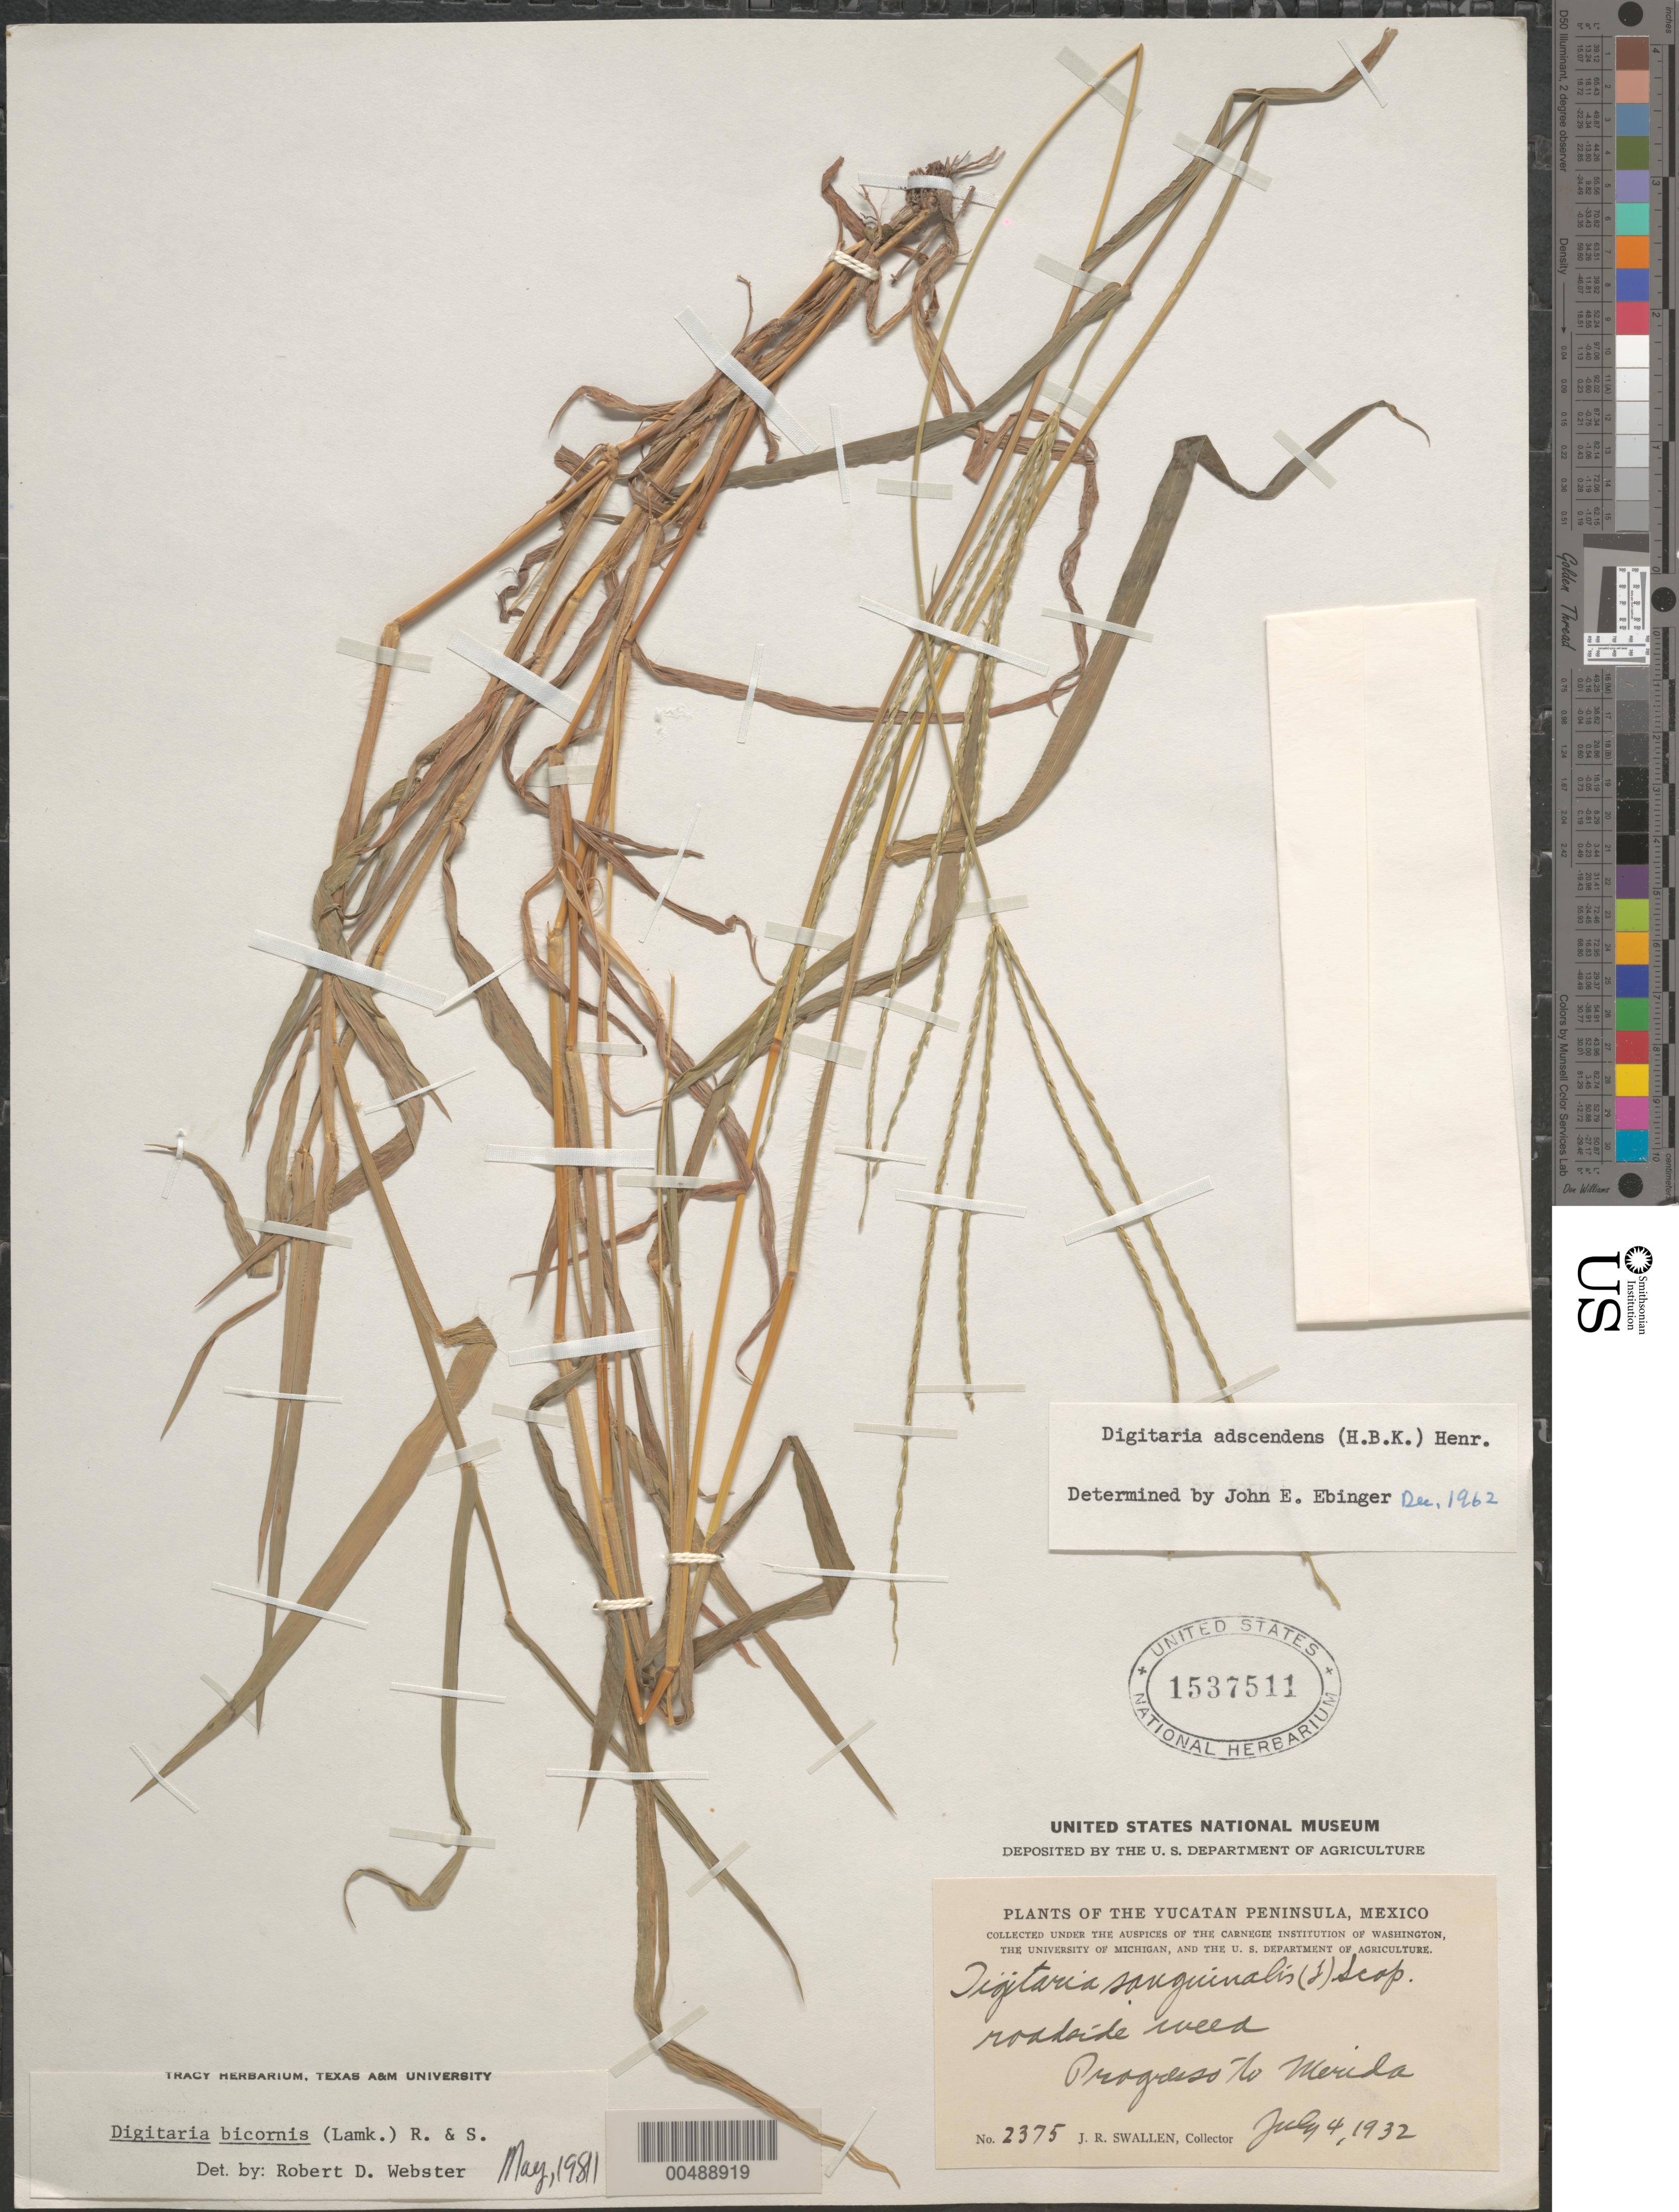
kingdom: Plantae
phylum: Tracheophyta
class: Liliopsida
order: Poales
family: Poaceae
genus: Digitaria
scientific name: Digitaria bicornis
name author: (Lam.) Roem. & Schult.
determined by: Webster, Robert D.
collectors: J. R. Swallen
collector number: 2375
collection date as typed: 4 Jul 1932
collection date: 1932-07-04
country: Mexico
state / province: Yucatan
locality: Progreso to Merida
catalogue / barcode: US 1537511